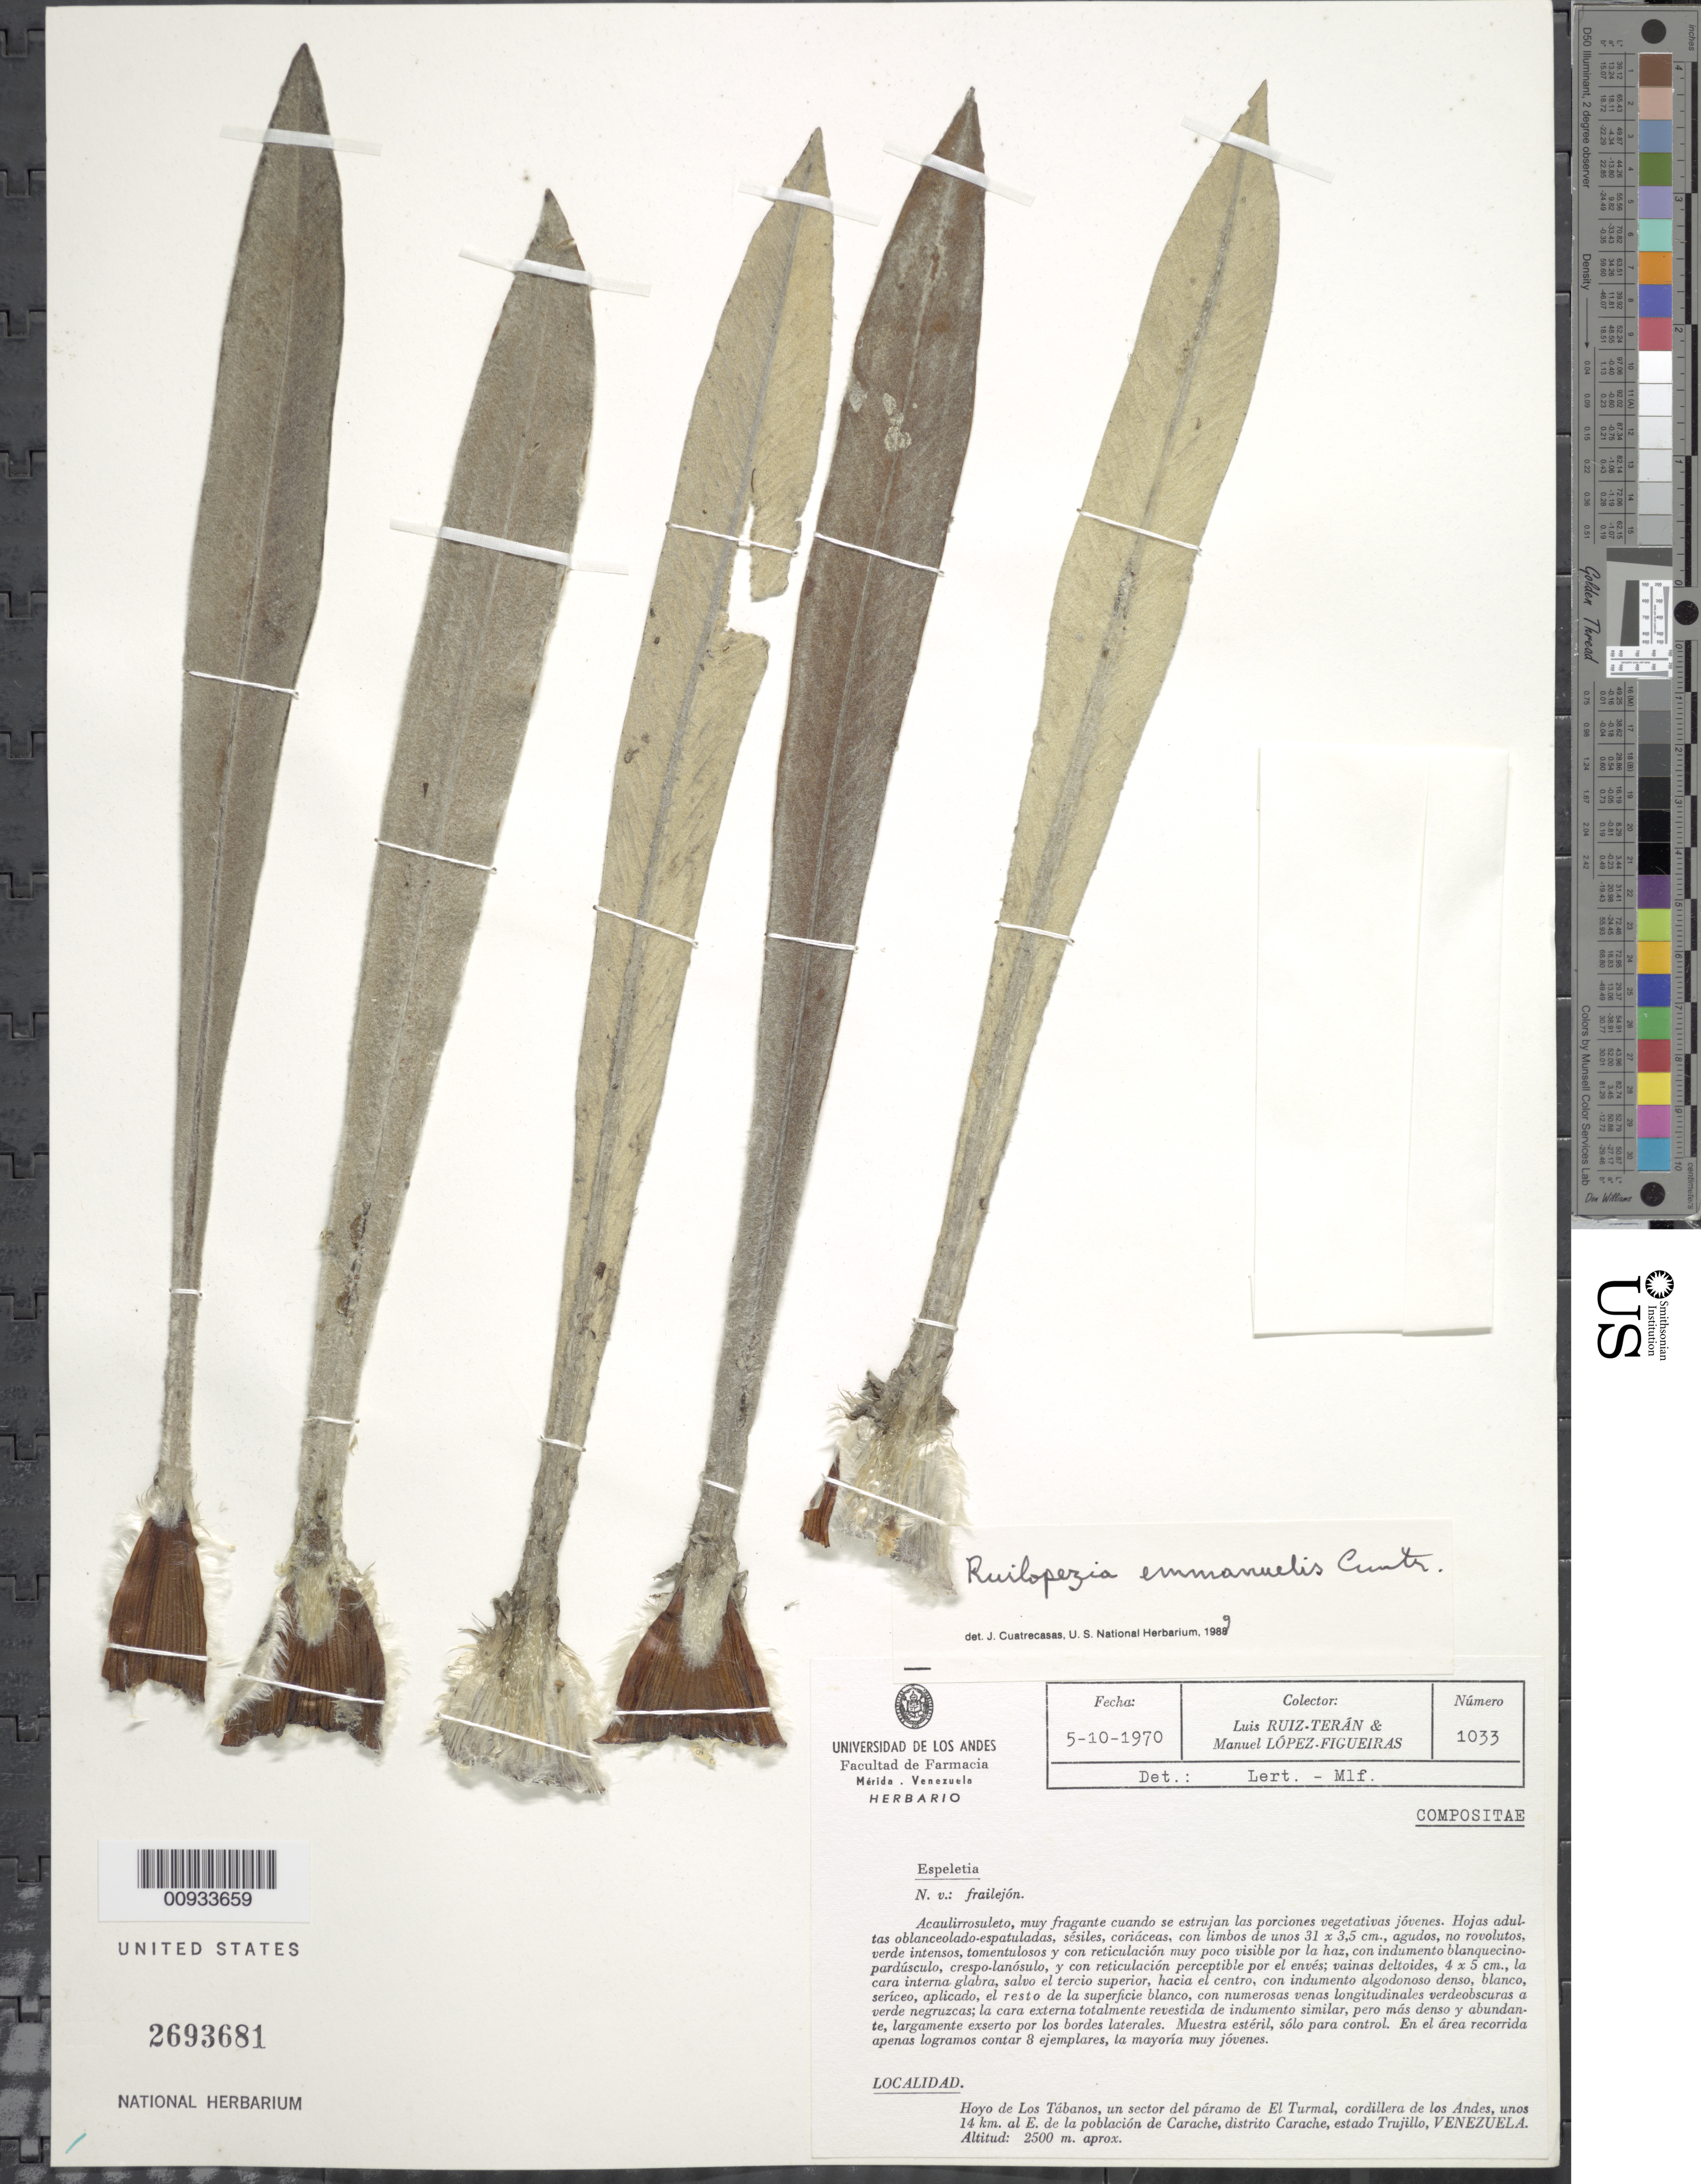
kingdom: Plantae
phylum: Tracheophyta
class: Magnoliopsida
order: Asterales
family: Asteraceae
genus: Ruilopezia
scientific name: Ruilopezia emmanuelis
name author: Cuatrec.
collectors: L. Teran & M. López Figueiras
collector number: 1033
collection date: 1970-10-05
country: Venezuela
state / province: Trujillo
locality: Hoyo de Los Tabanos, un sector del paramo de El Turmal, Cordillera de Los Andes, unos 14 km al E de la poblacion de Carache, Distrito Carache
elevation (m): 2500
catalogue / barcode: US 2693681